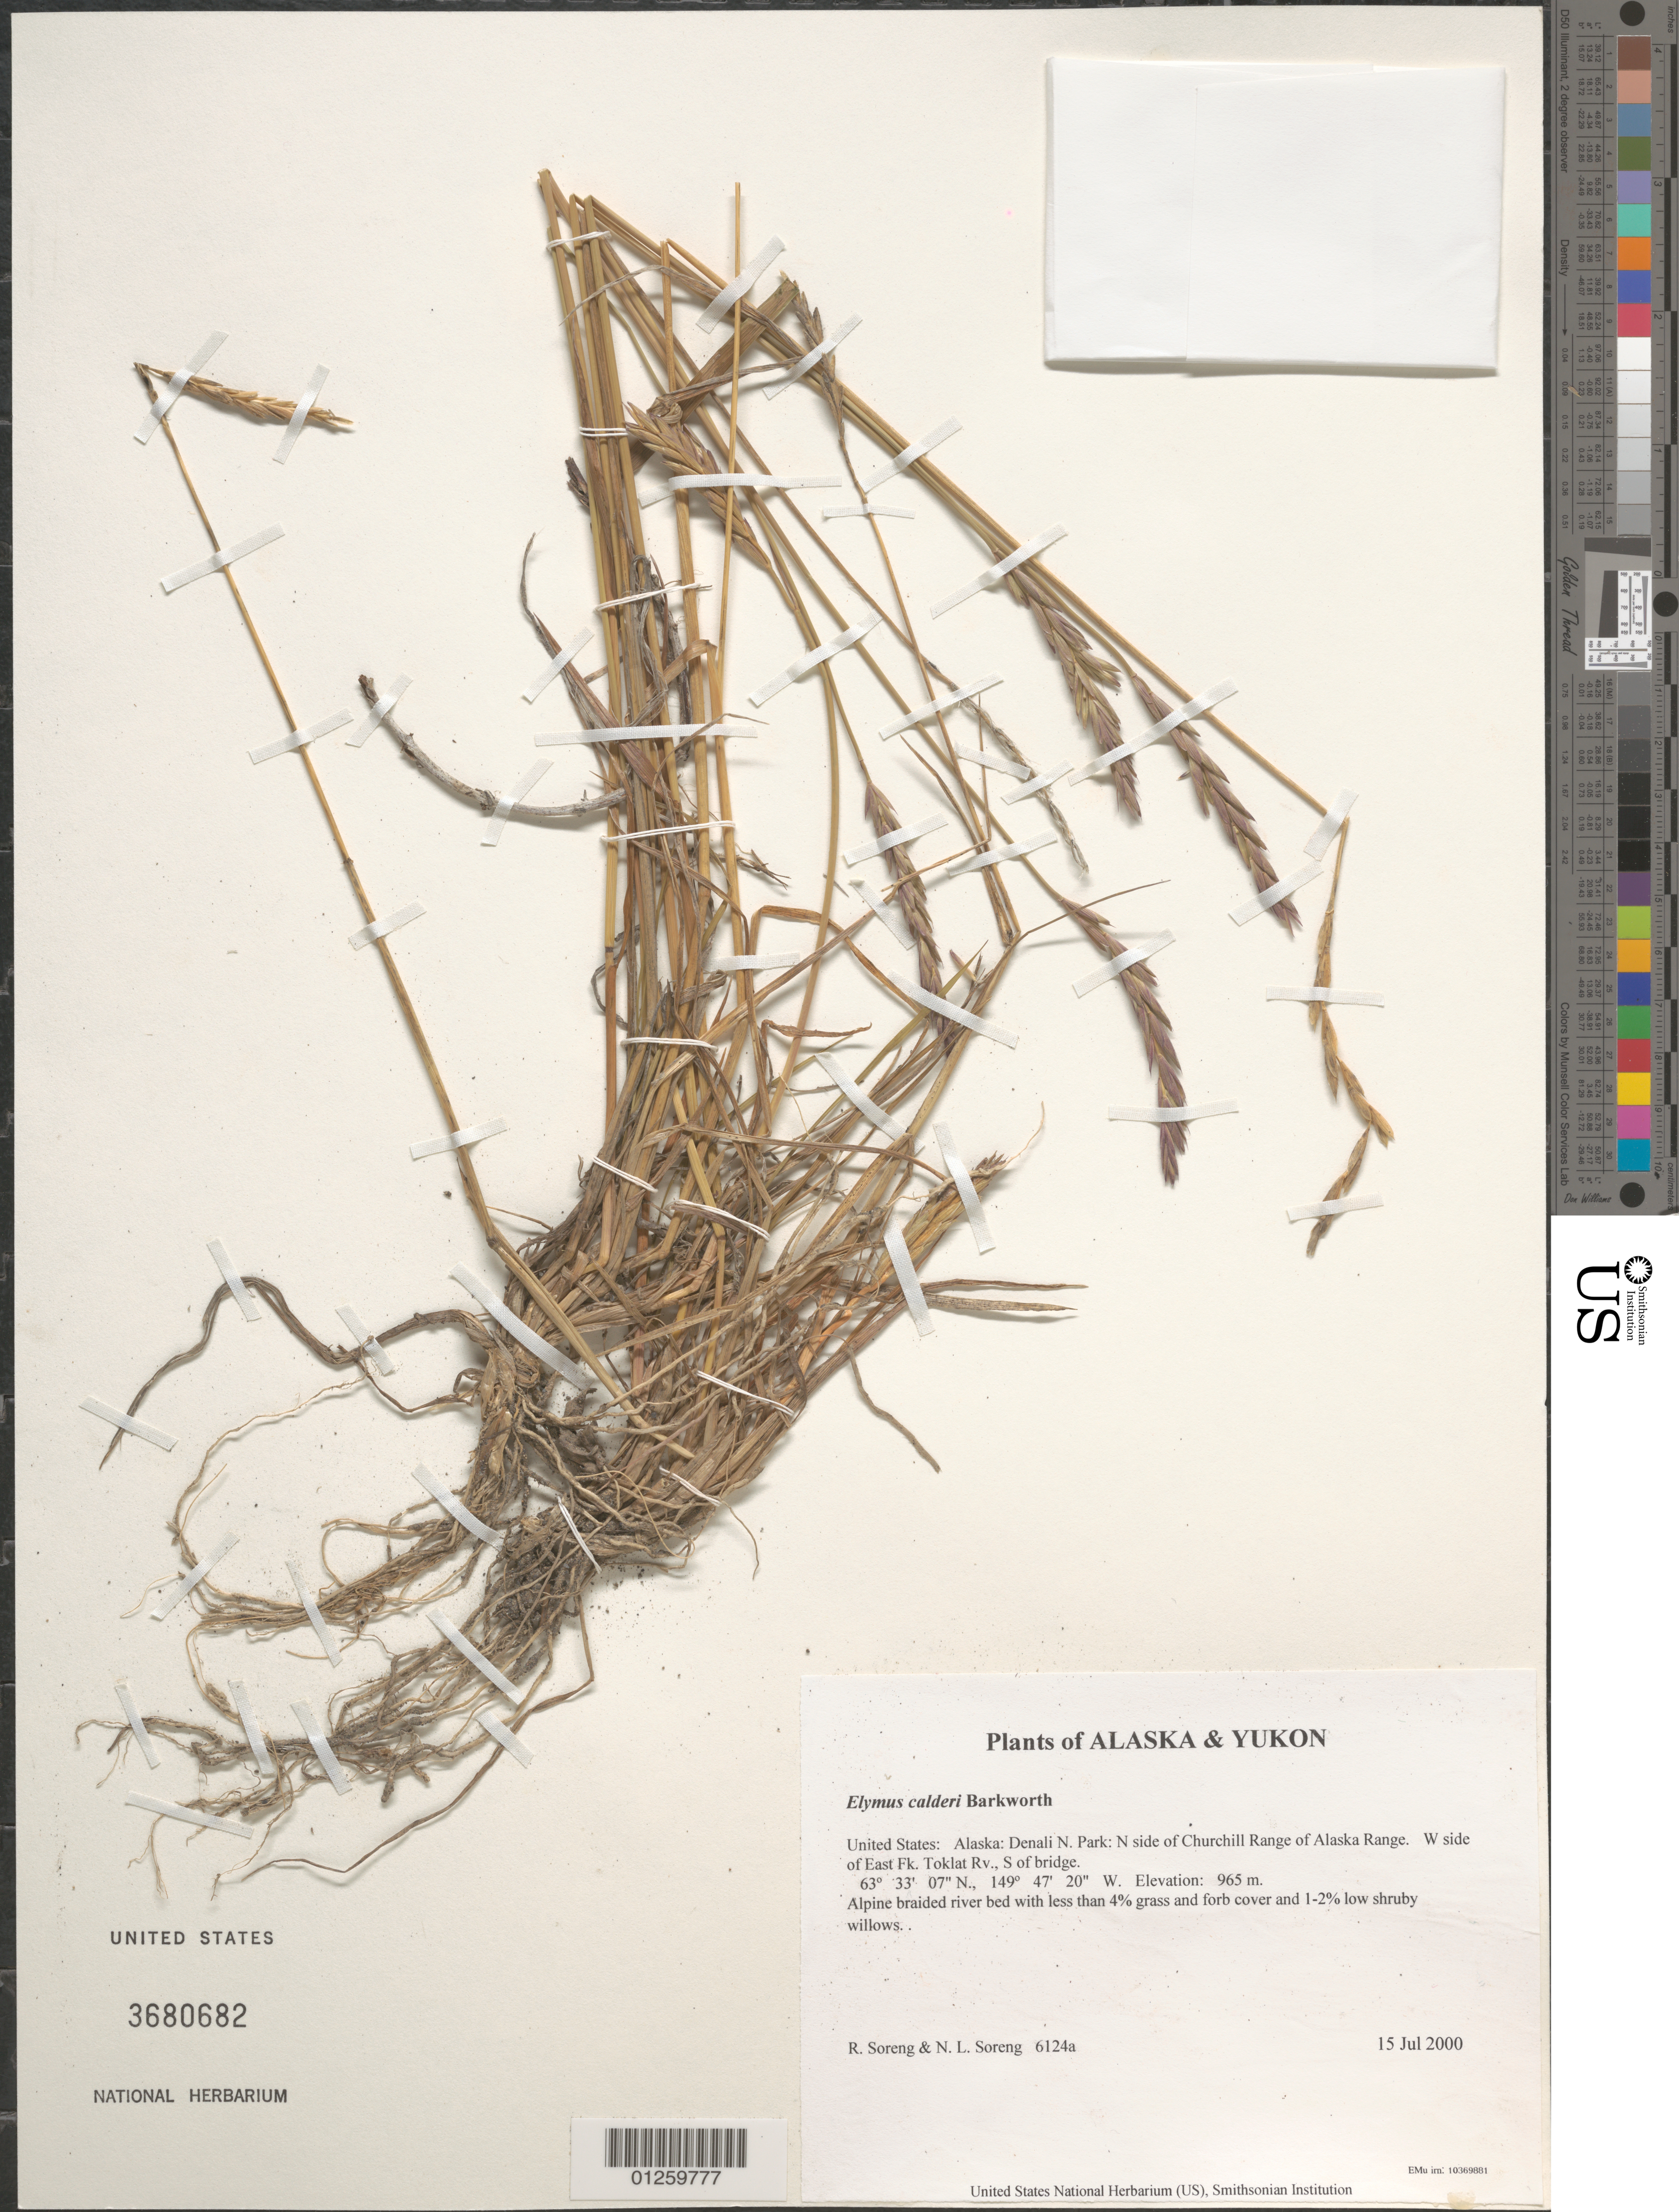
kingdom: Plantae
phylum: Tracheophyta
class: Liliopsida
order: Poales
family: Poaceae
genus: Elymus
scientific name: Elymus calderi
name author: Barkworth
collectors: R. J. Soreng & N. L. Soreng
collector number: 6124a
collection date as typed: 15 Jul 2000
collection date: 2000-07-15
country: United States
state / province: Alaska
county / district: Denali N. Park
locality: N side of Churchill Range of Alaska Range. W side of East Fk. Toklat Rv., S of bridge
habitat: Alpine braided river bed with less than 4% grass and forb cover and 1-2% low shruby willows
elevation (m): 965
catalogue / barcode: US 3680682